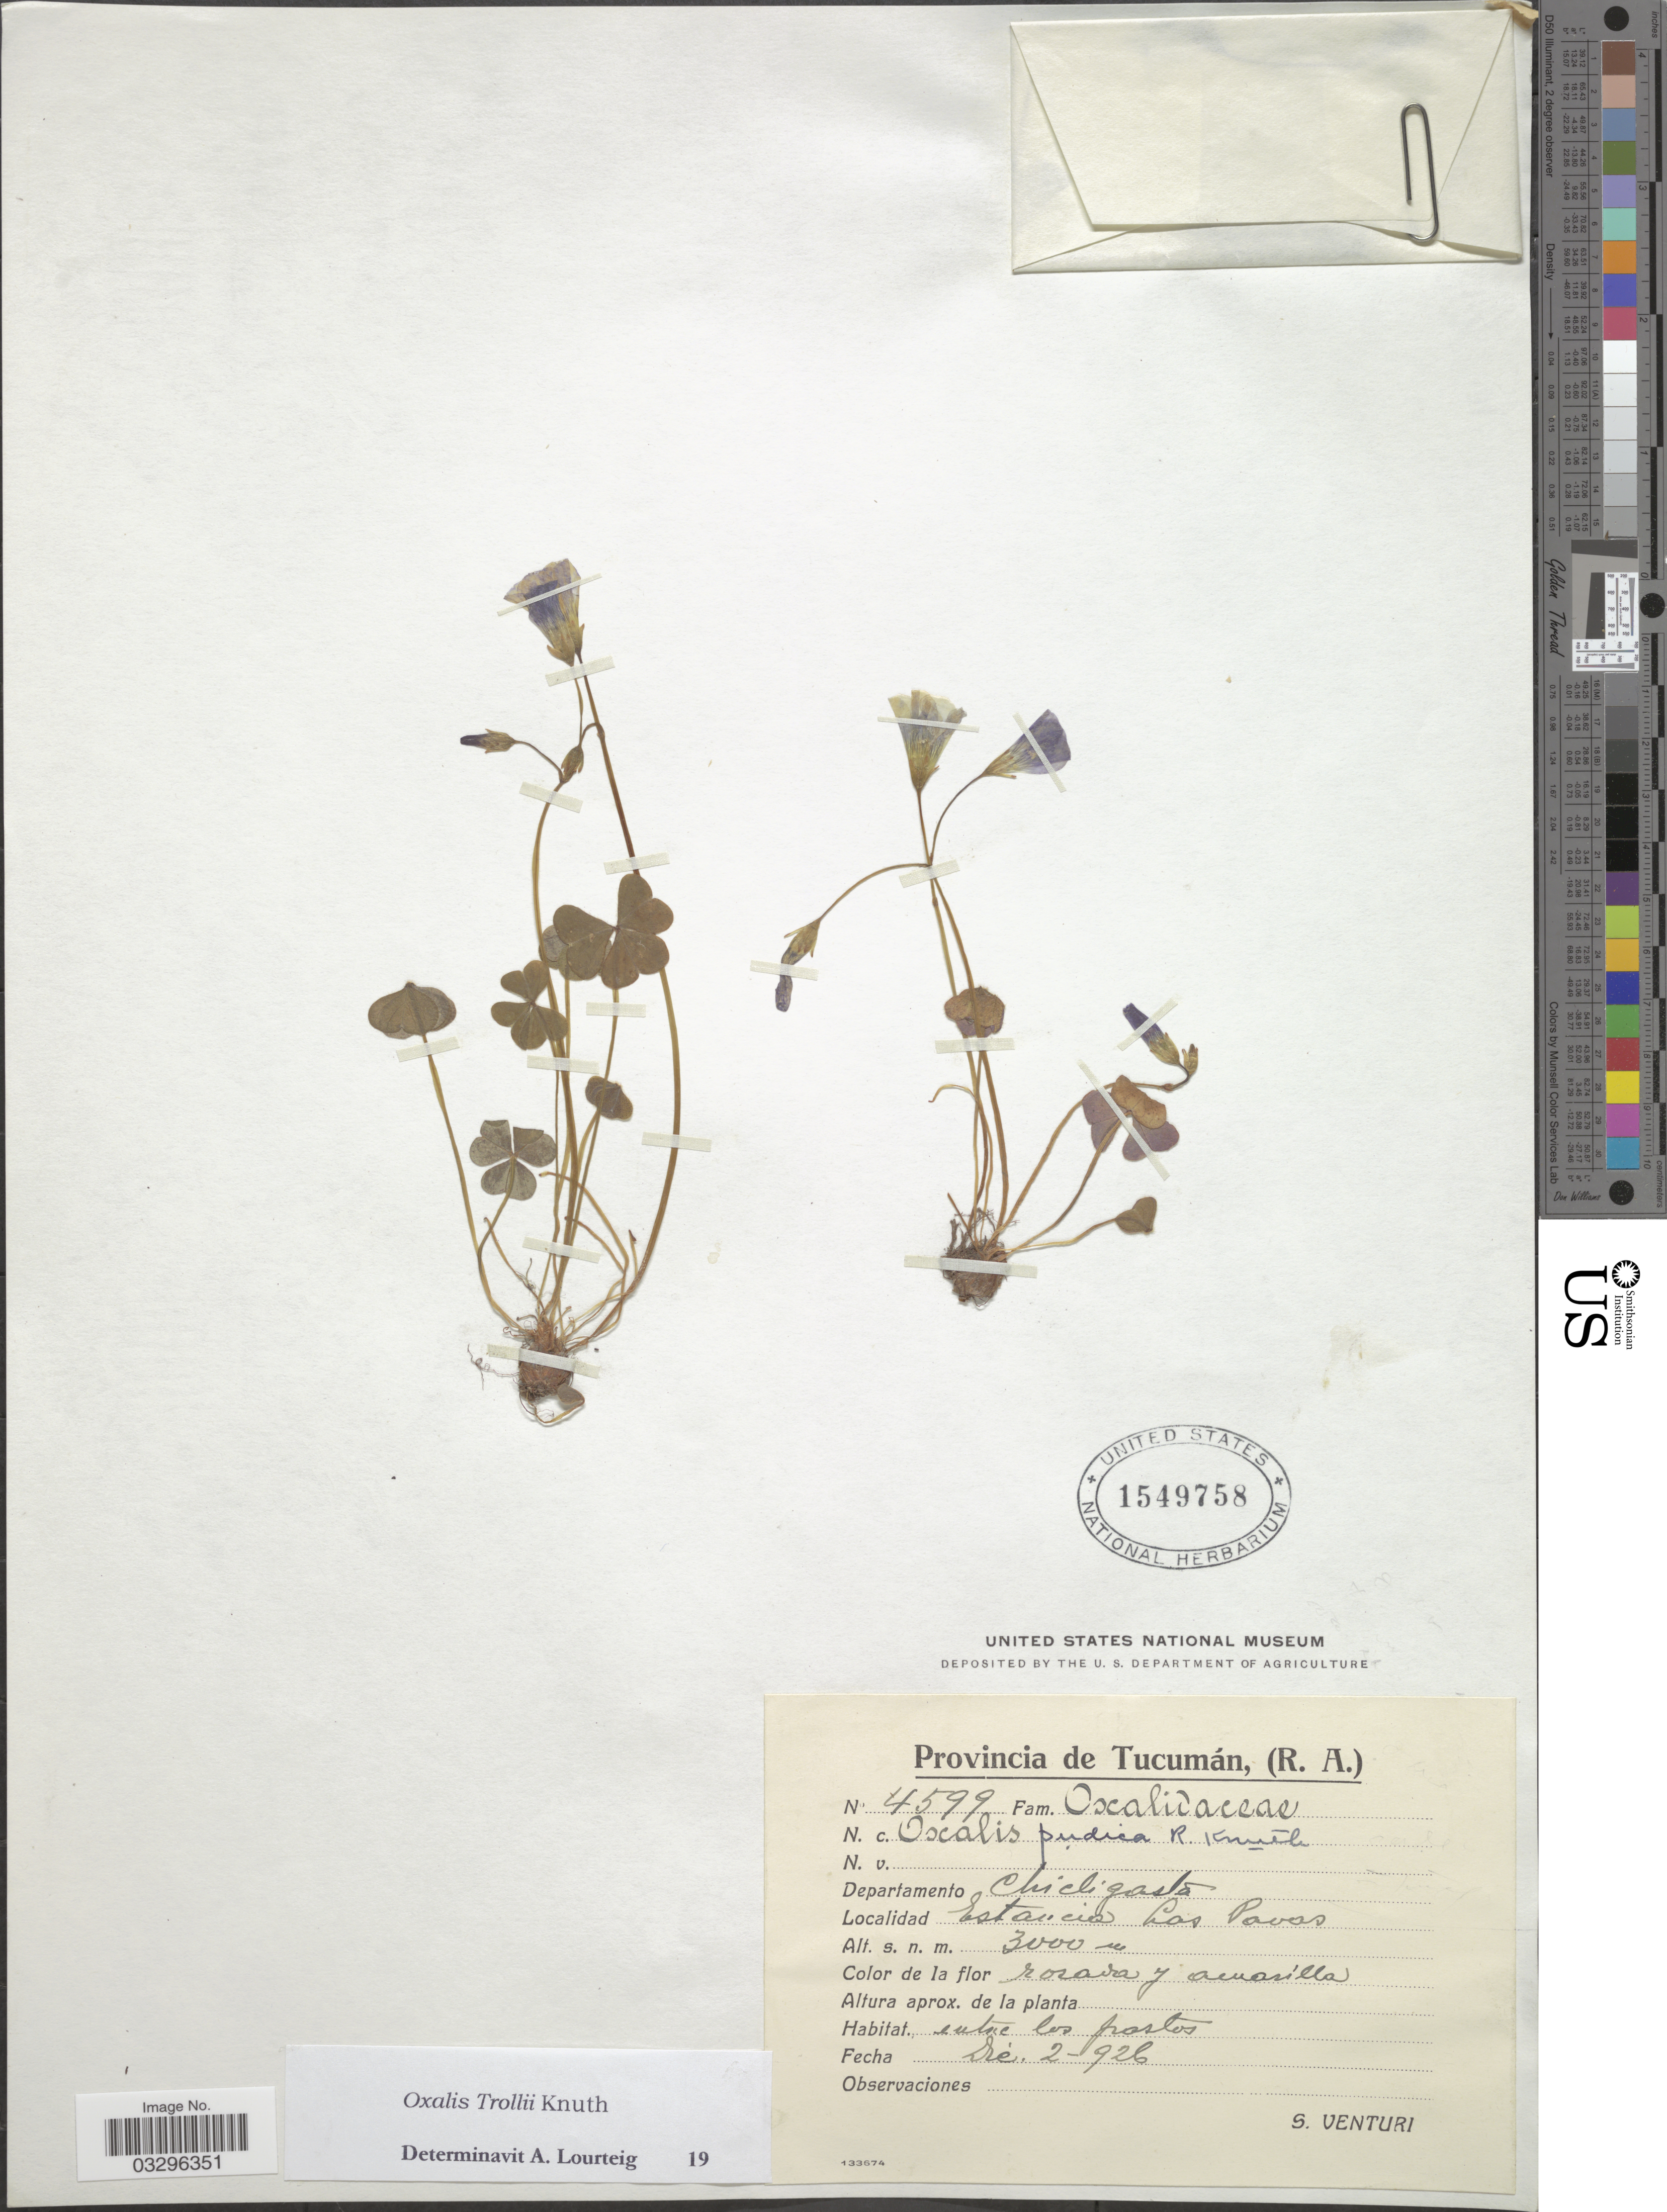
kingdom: Plantae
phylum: Tracheophyta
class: Magnoliopsida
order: Oxalidales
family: Oxalidaceae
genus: Oxalis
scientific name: Oxalis trollii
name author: R. Knuth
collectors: S. Venturi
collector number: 4599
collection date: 1926-12-02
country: Argentina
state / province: Tucuman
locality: Departamento Chicligasta. Estancia Las Pavas.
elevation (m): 3000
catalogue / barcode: US 1549758